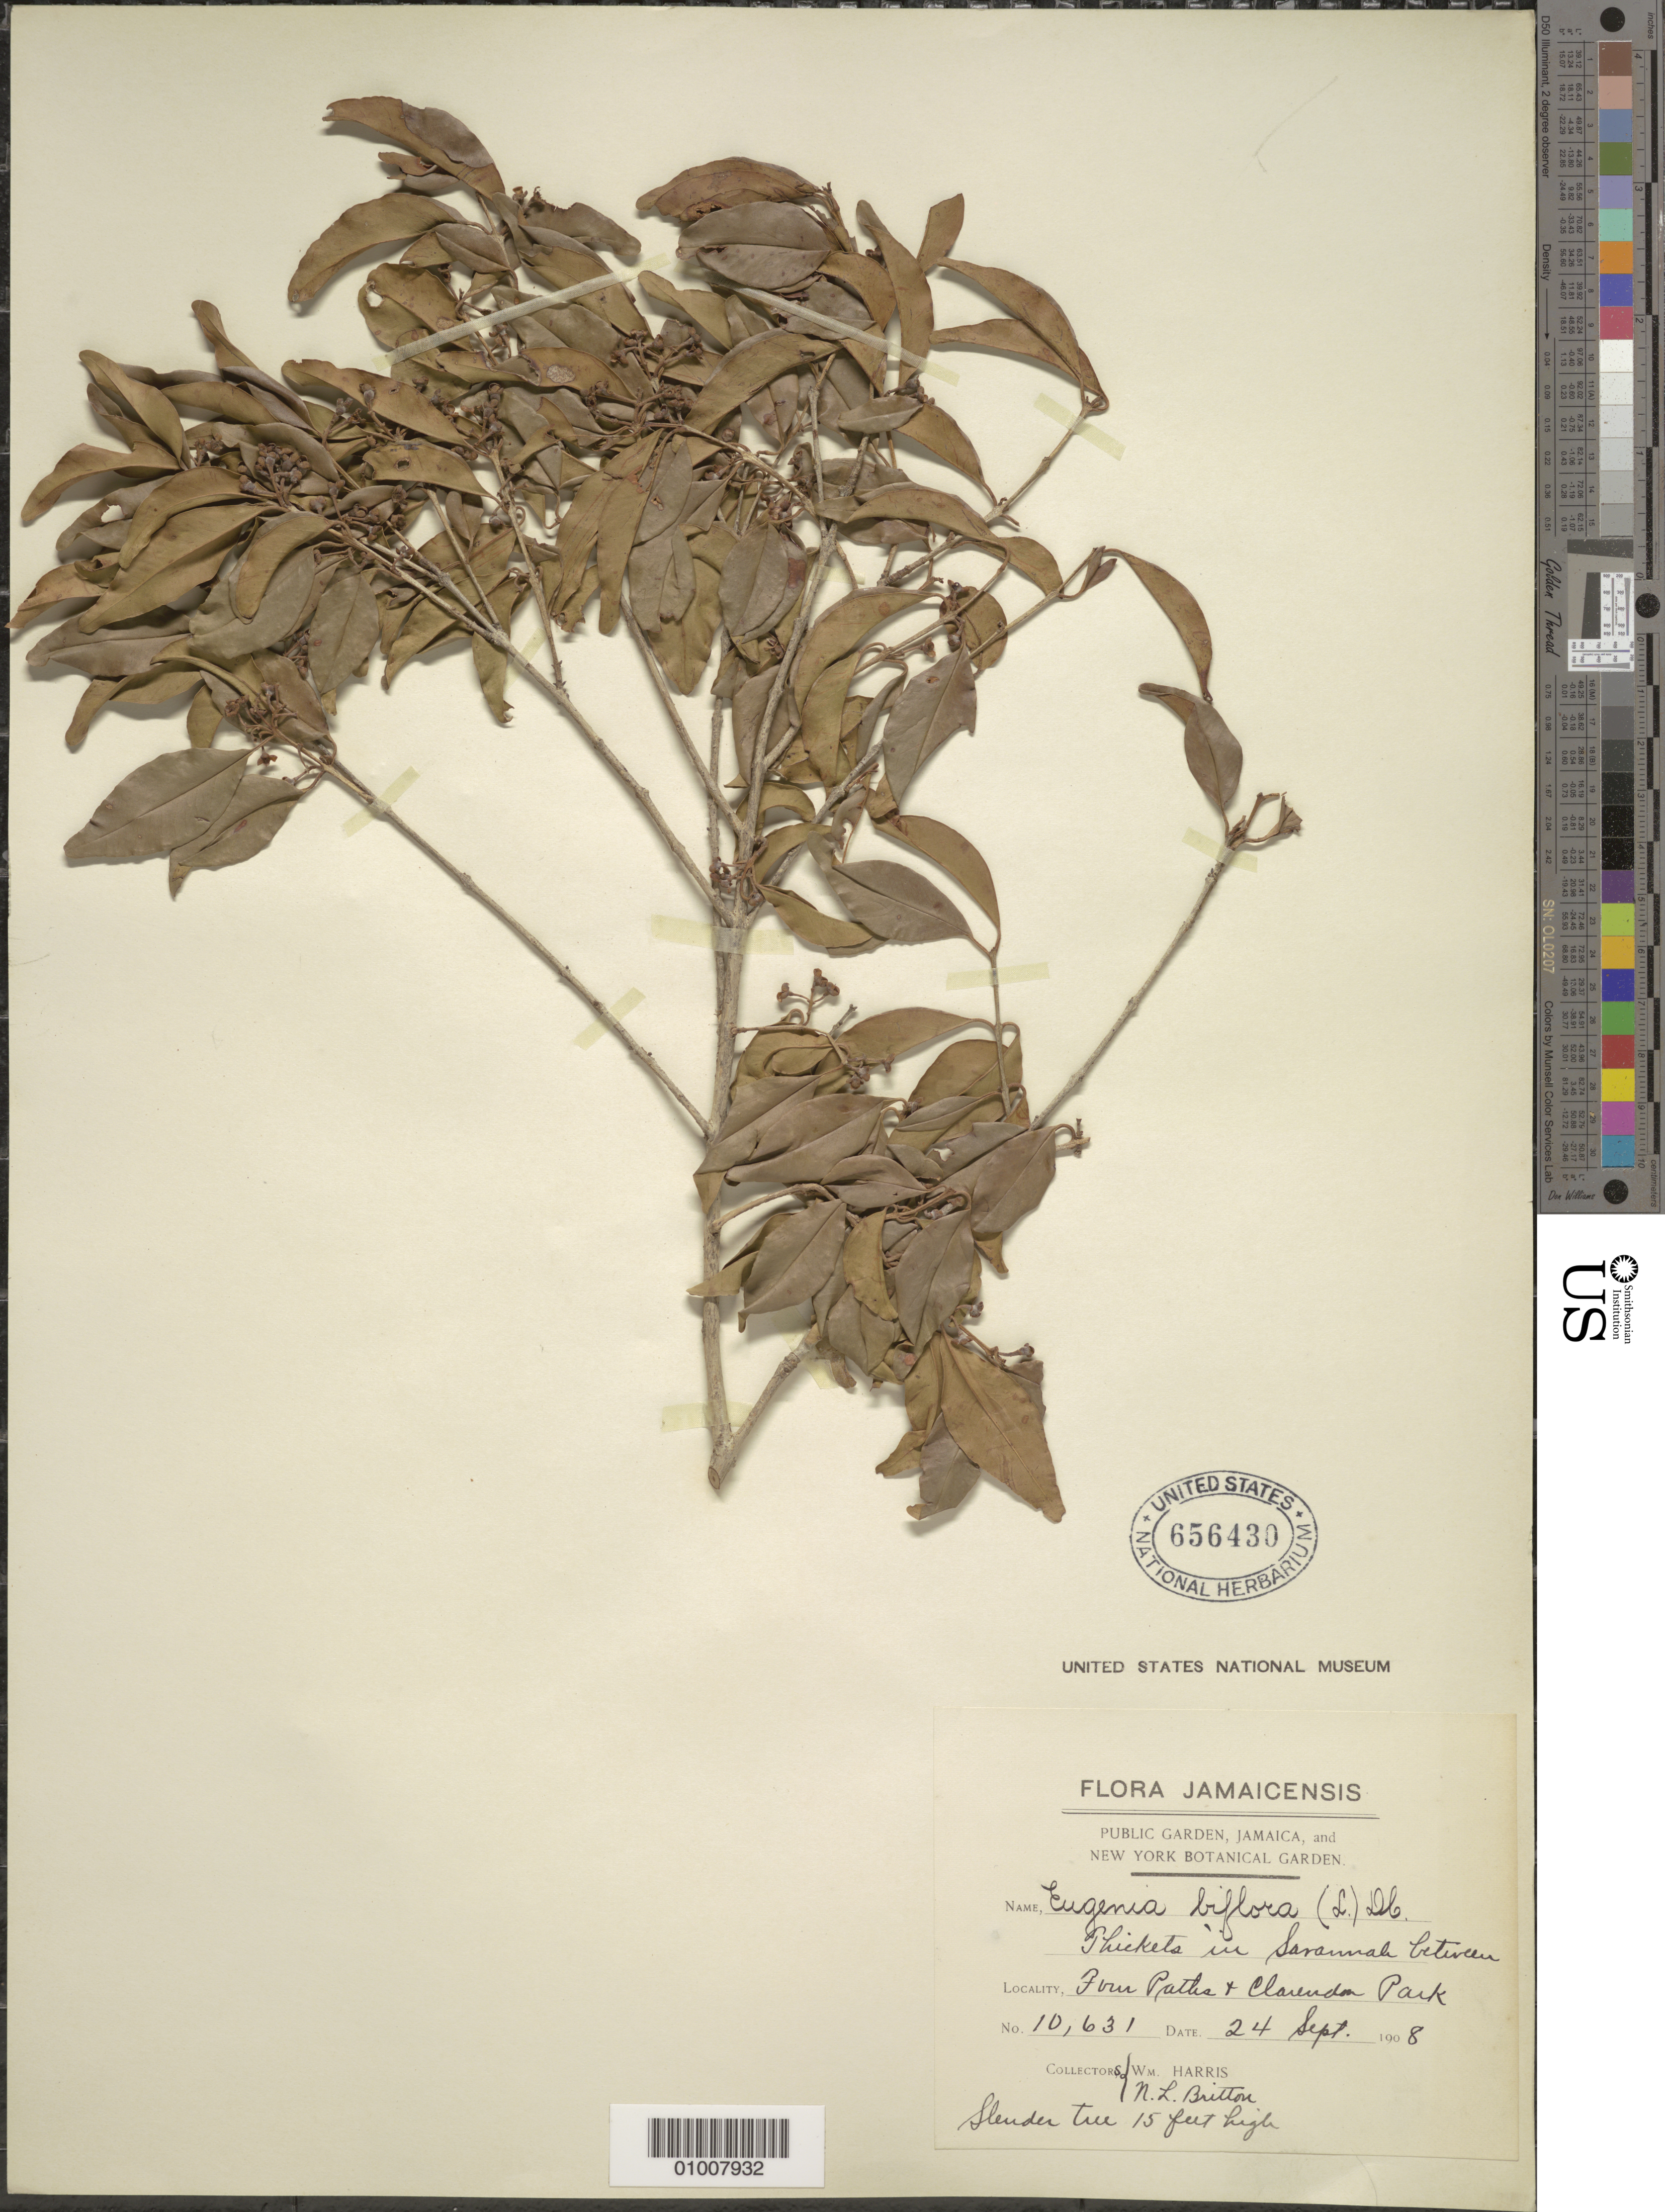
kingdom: Plantae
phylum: Tracheophyta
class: Magnoliopsida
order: Myrtales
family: Myrtaceae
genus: Eugenia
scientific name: Eugenia biflora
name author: (L.) DC.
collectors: W. Harris & N. Britton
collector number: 10631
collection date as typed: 24 Sep 1908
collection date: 1908-09-24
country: Jamaica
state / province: Clarendon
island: Jamaica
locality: Between Four Paths and Clarendon Park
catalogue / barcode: US 656430